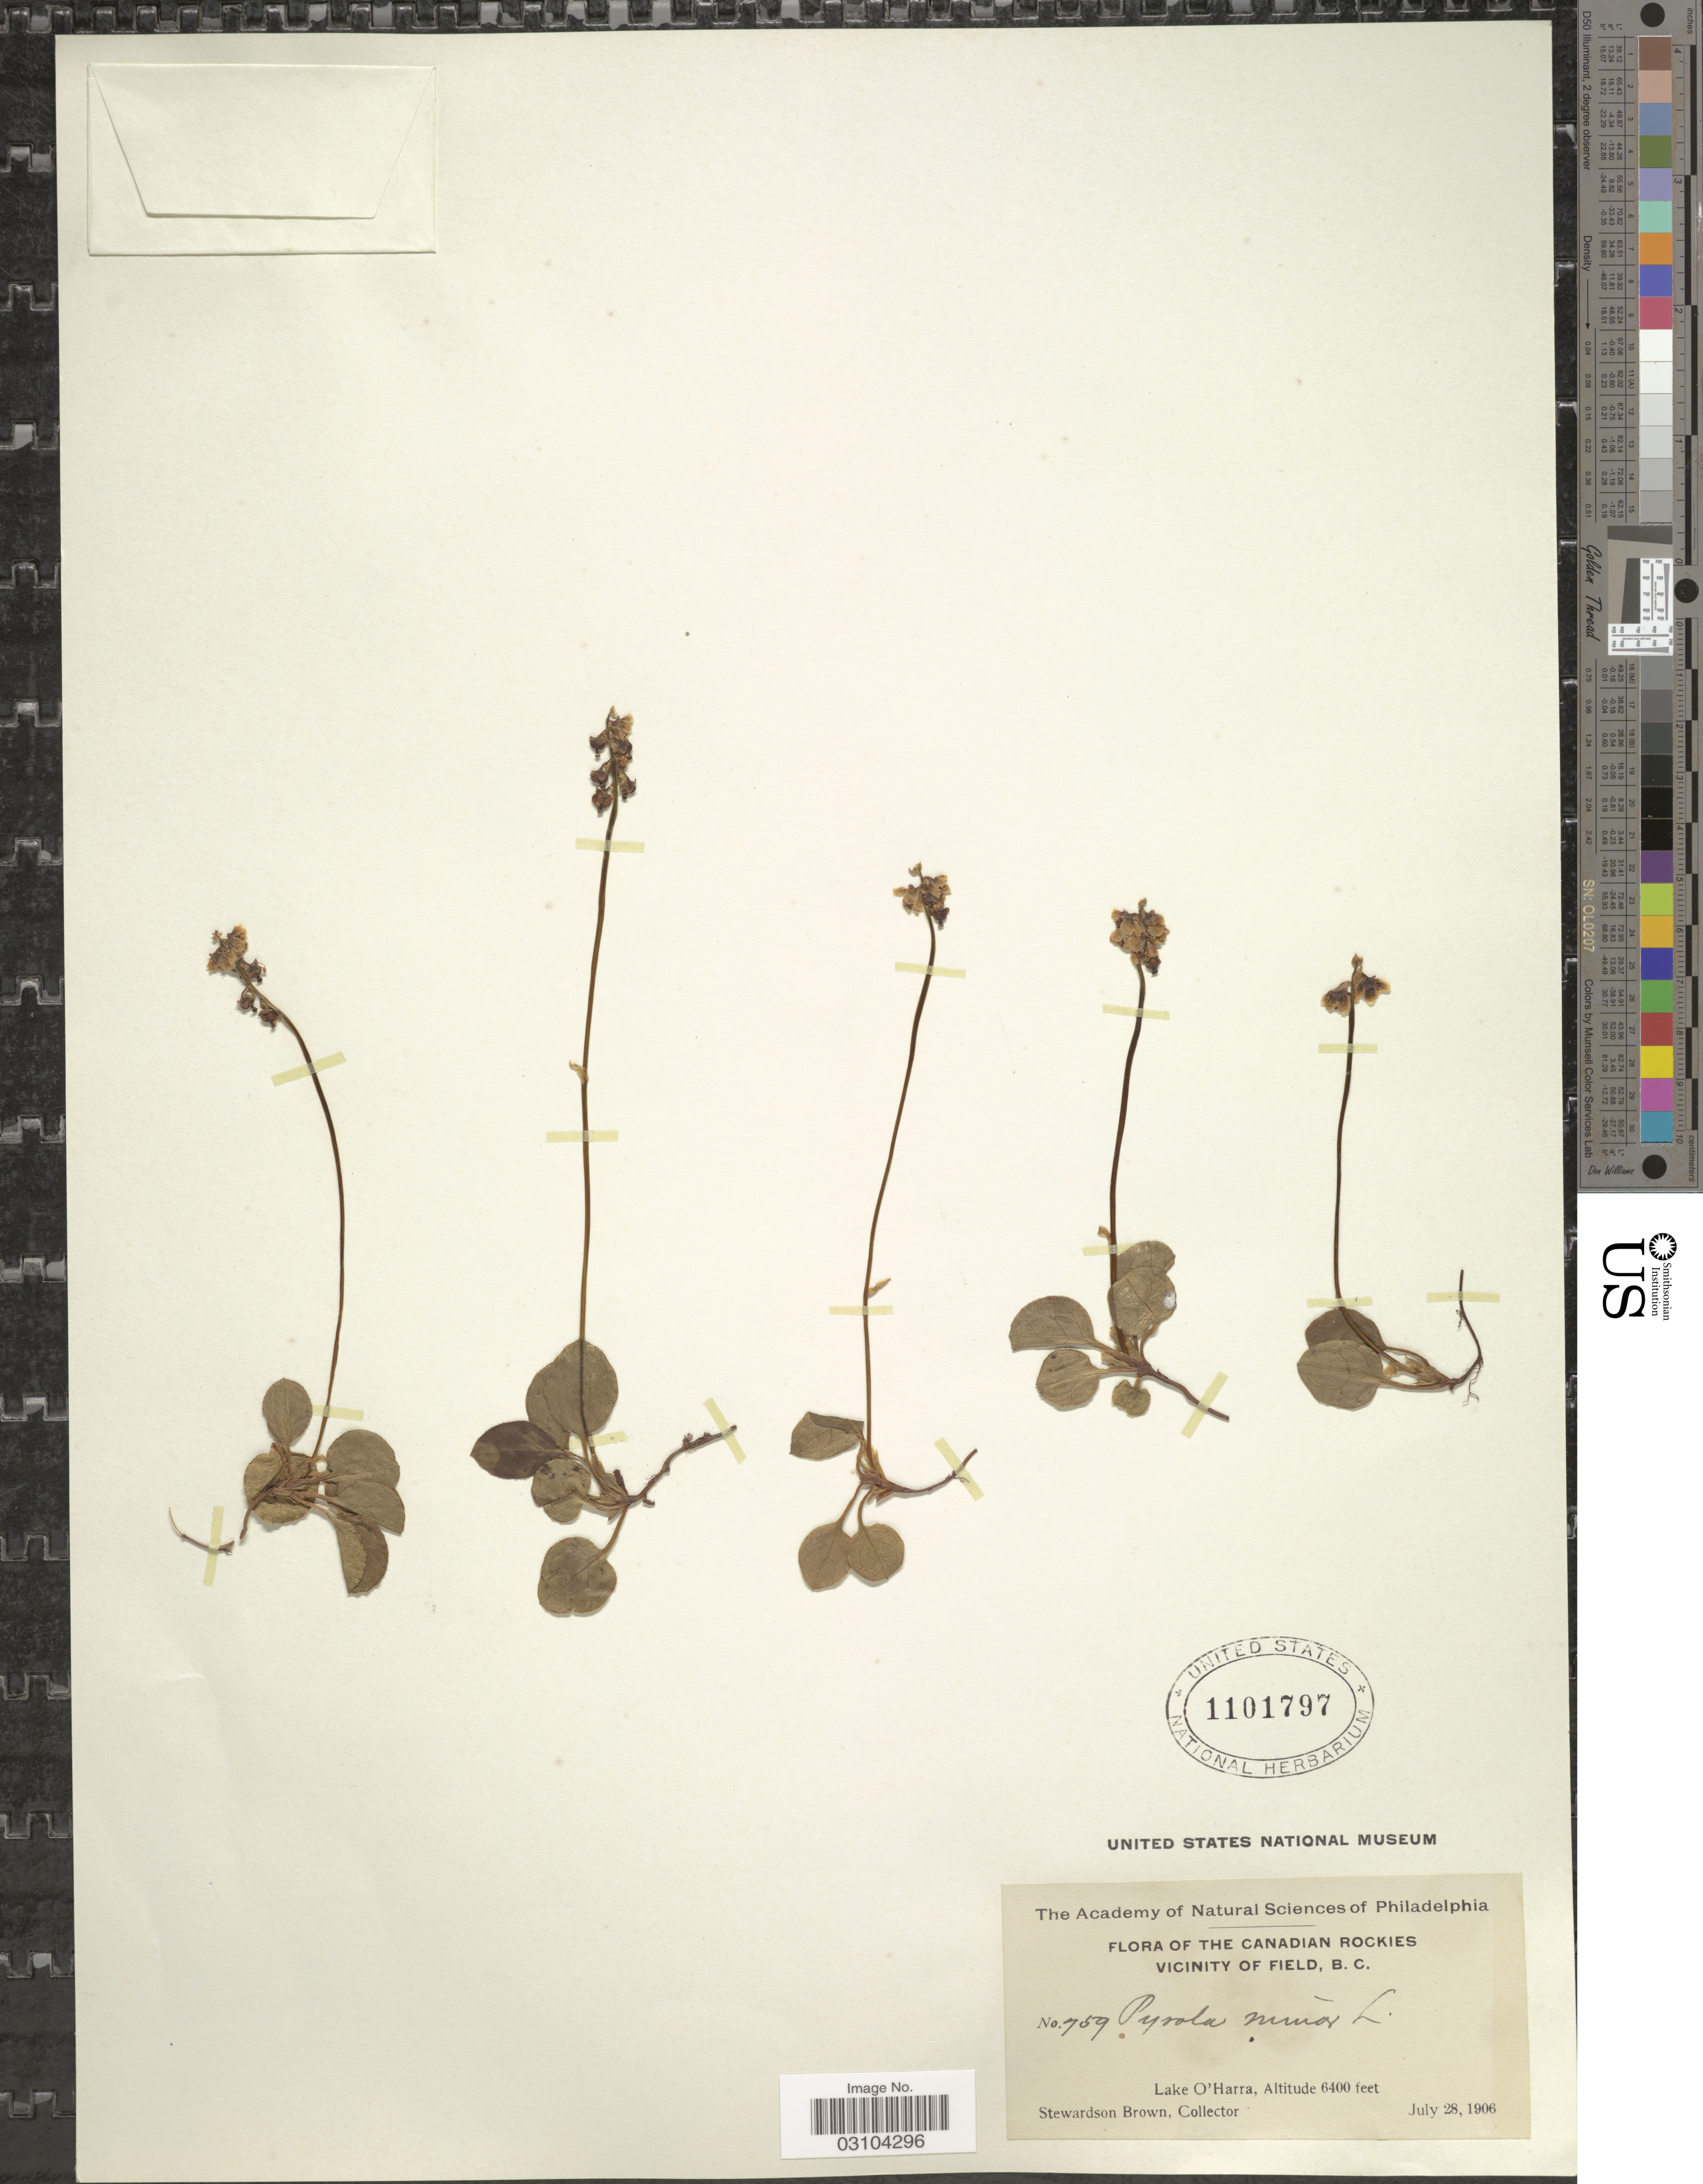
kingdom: Plantae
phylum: Tracheophyta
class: Magnoliopsida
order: Ericales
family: Ericaceae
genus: Pyrola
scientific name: Pyrola minor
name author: L.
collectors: S. Brown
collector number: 759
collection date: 1906-07-28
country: Canada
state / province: British Columbia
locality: The Canadian Rockies, Vicinity of Field, Lake O'Harra.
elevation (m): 1951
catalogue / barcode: US 1101797